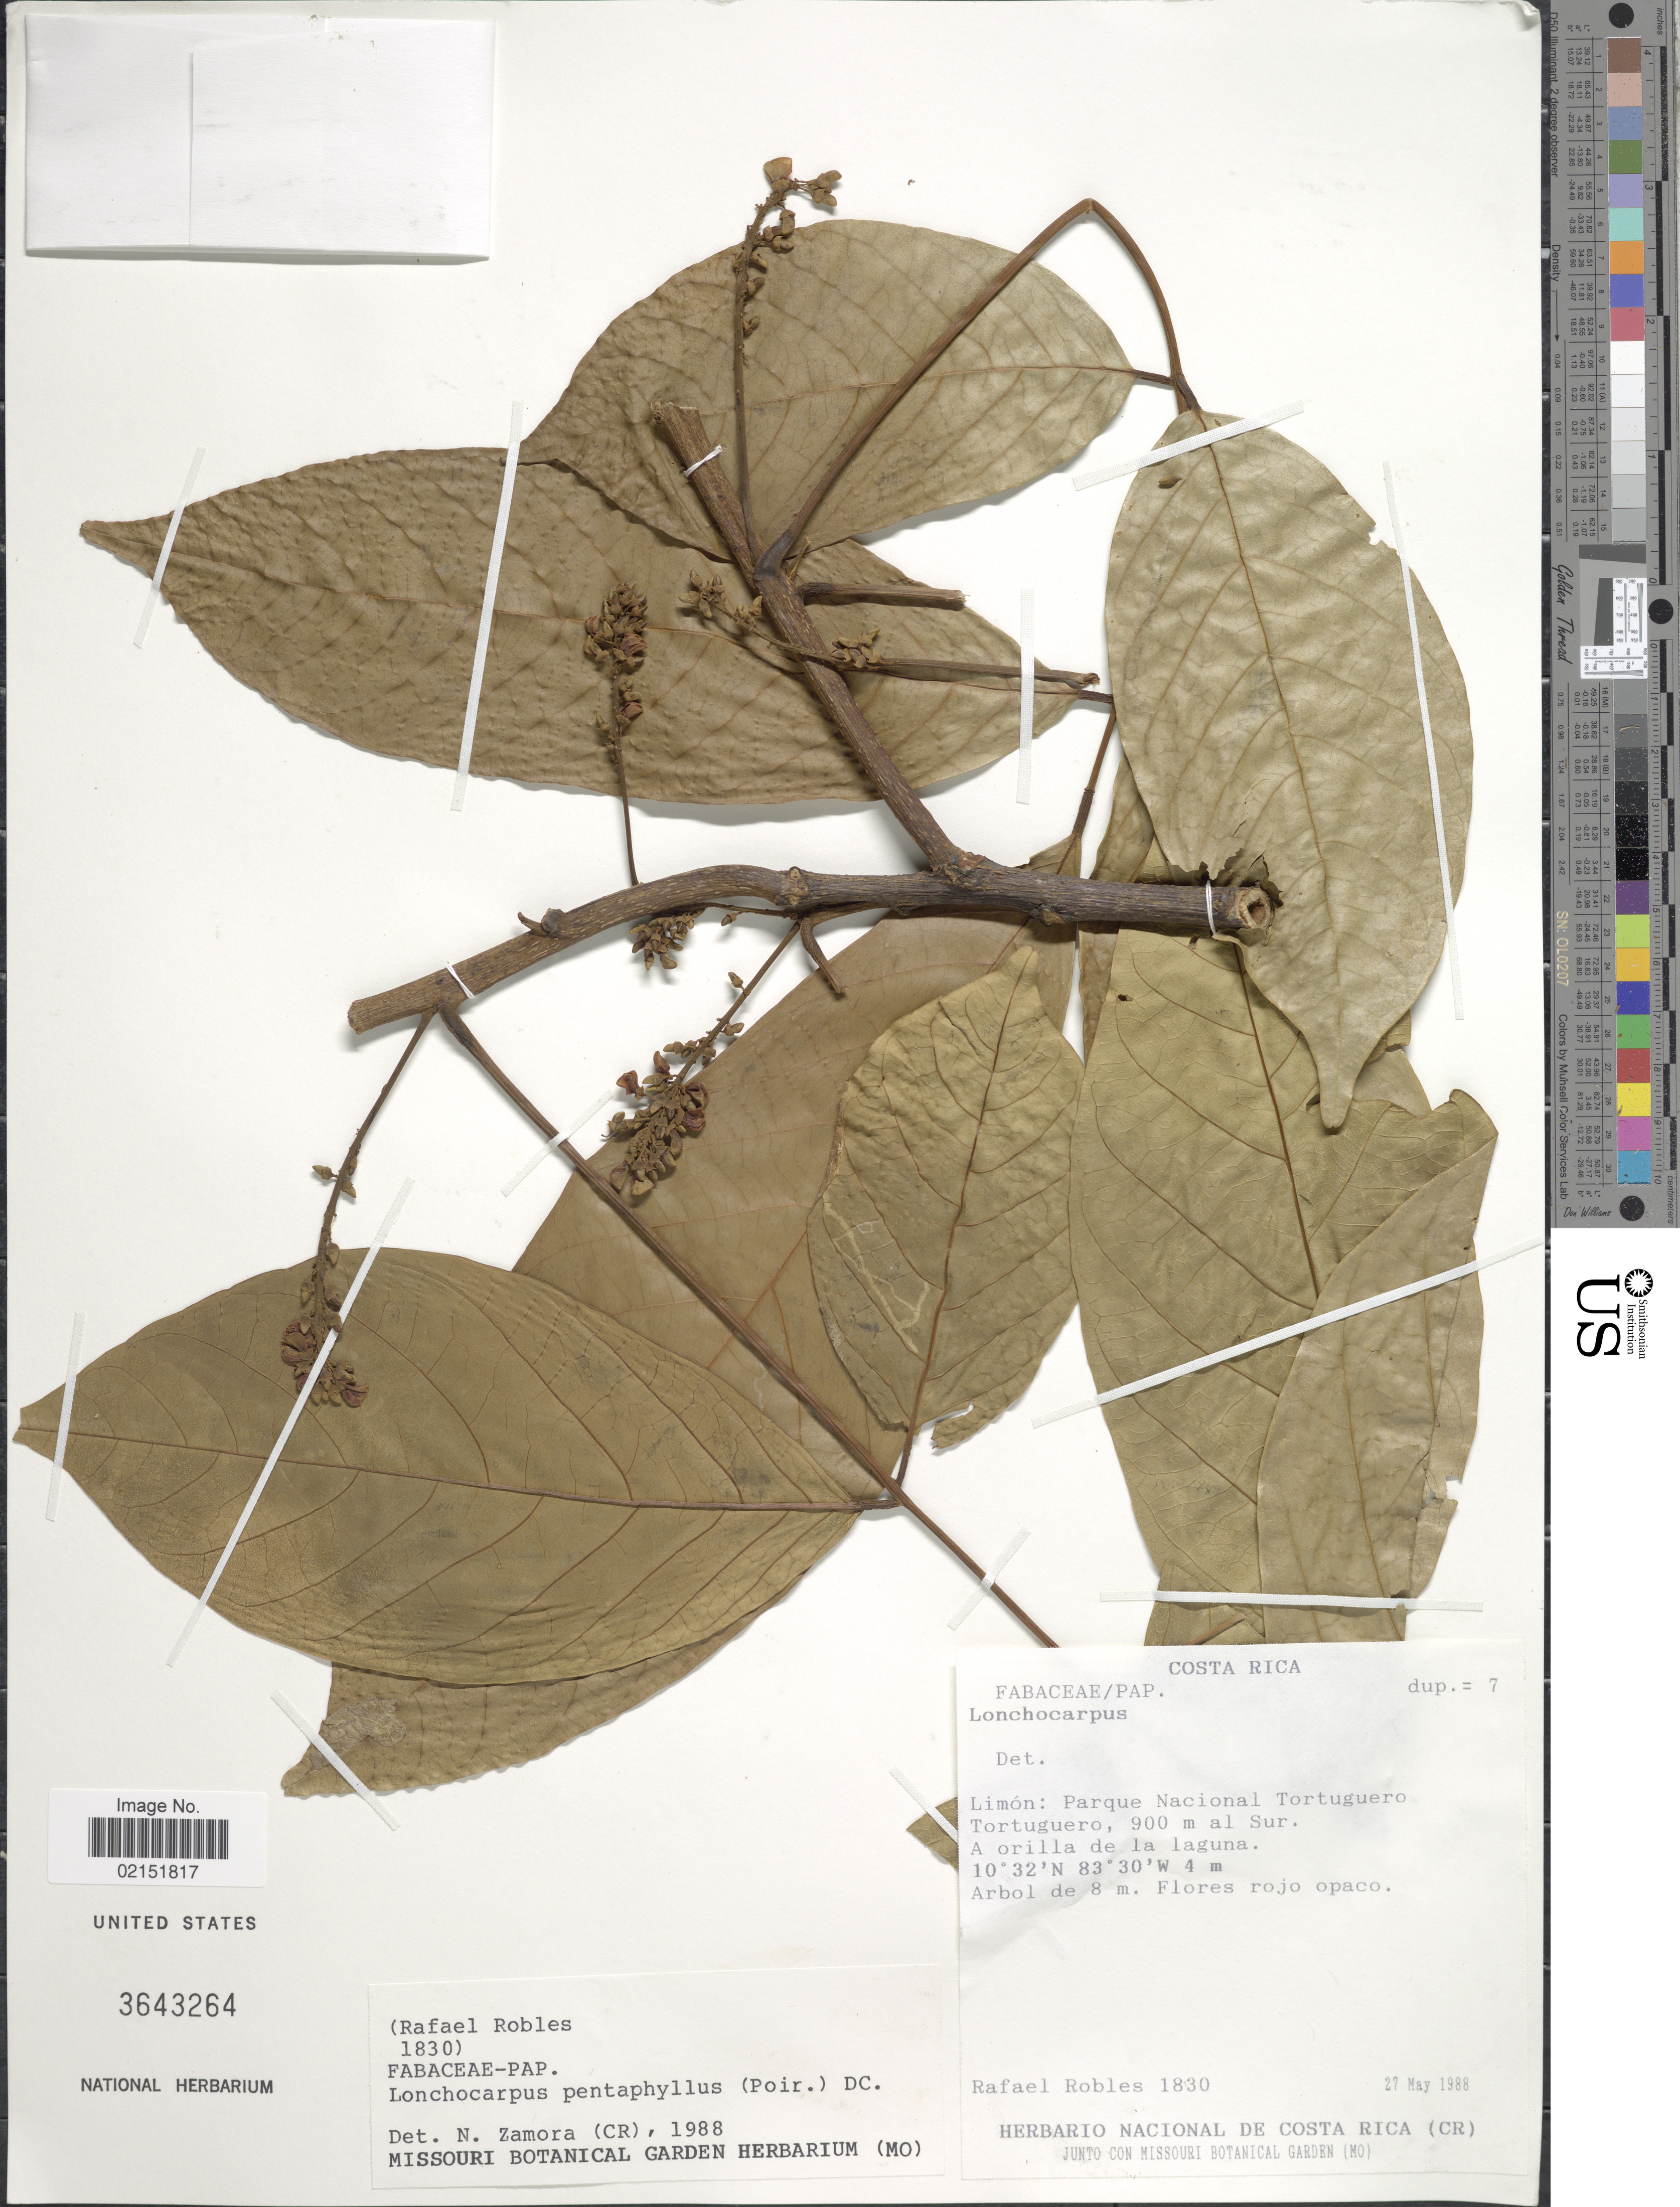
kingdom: Plantae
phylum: Tracheophyta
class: Magnoliopsida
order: Fabales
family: Fabaceae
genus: Lonchocarpus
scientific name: Lonchocarpus pentaphyllus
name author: (Poir.) DC.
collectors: R. Robles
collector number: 1830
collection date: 1988-05-27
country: Costa Rica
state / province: Limón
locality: Parque Nacional Toruguero, Tortuguero, a orilla de la laguna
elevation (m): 4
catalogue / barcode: US 3643264